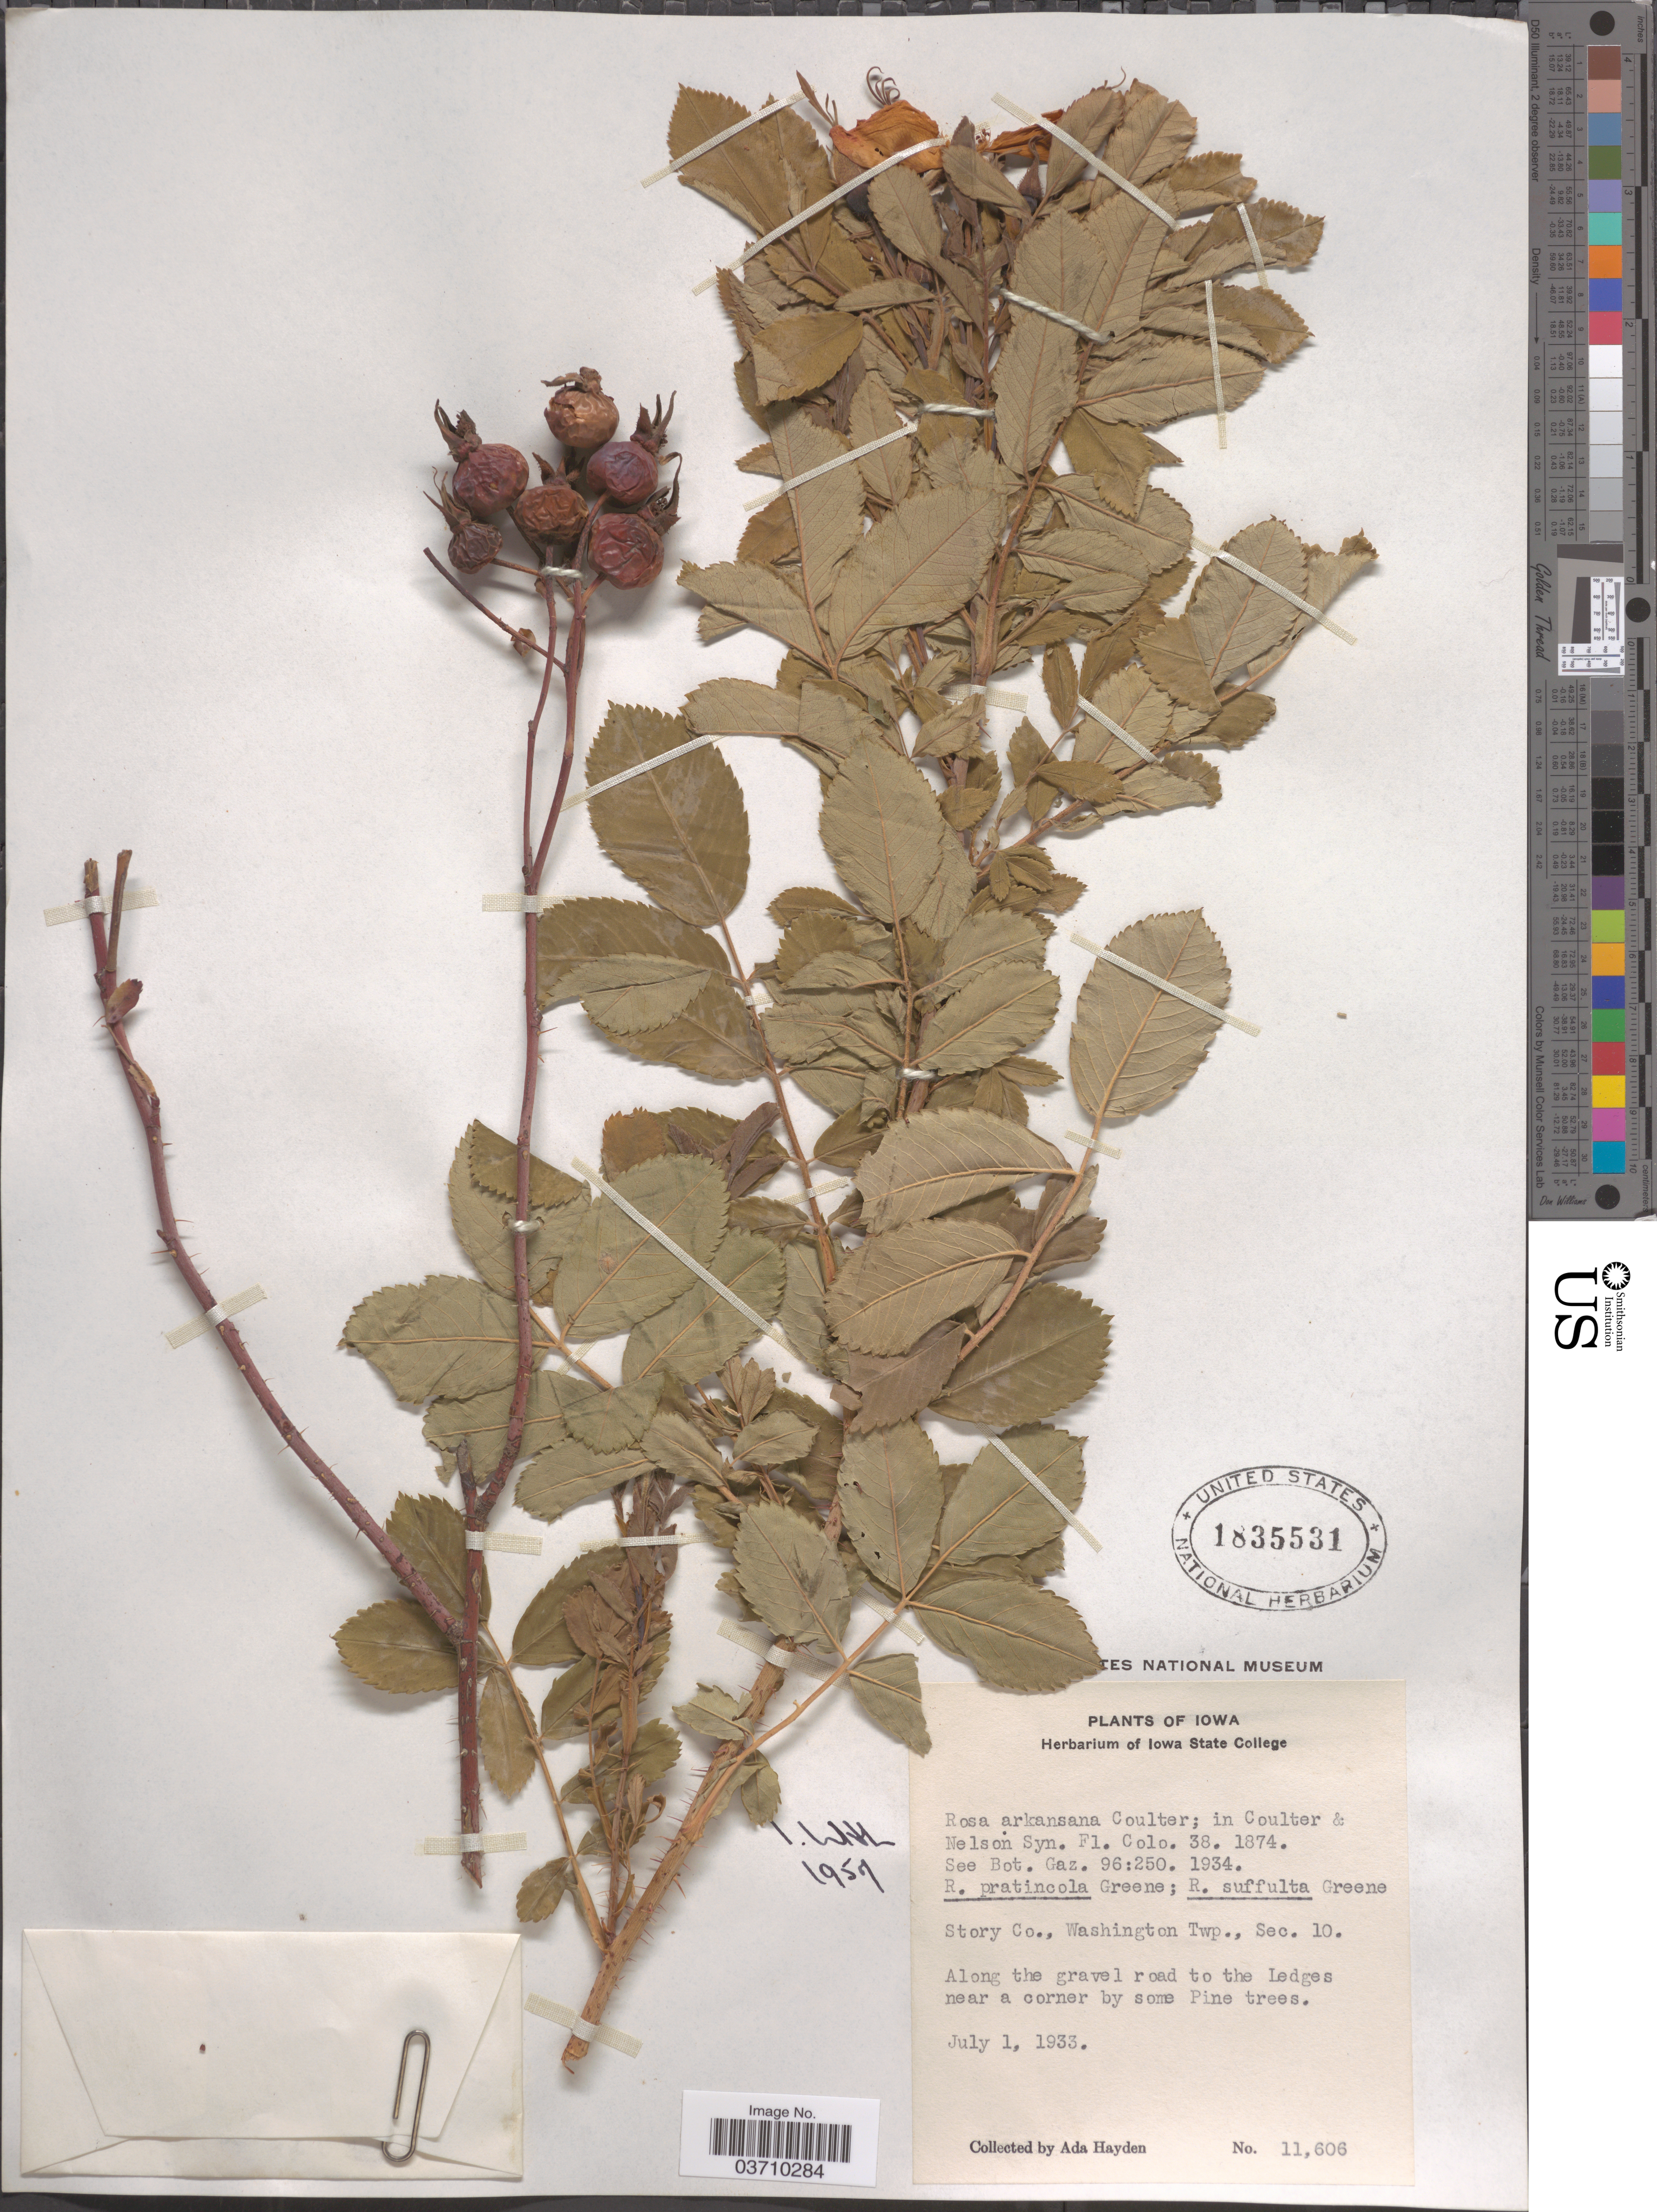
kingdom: Plantae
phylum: Tracheophyta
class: Magnoliopsida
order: Rosales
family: Rosaceae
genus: Rosa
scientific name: Rosa arkansana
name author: Porter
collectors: Ada Hayden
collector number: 11606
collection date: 1933-07-01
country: United States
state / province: Iowa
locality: Story Co., Washington Twp., Sec. 10. Along the gravel road to the Ledges near a corner by some Pine trees.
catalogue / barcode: US 1835531